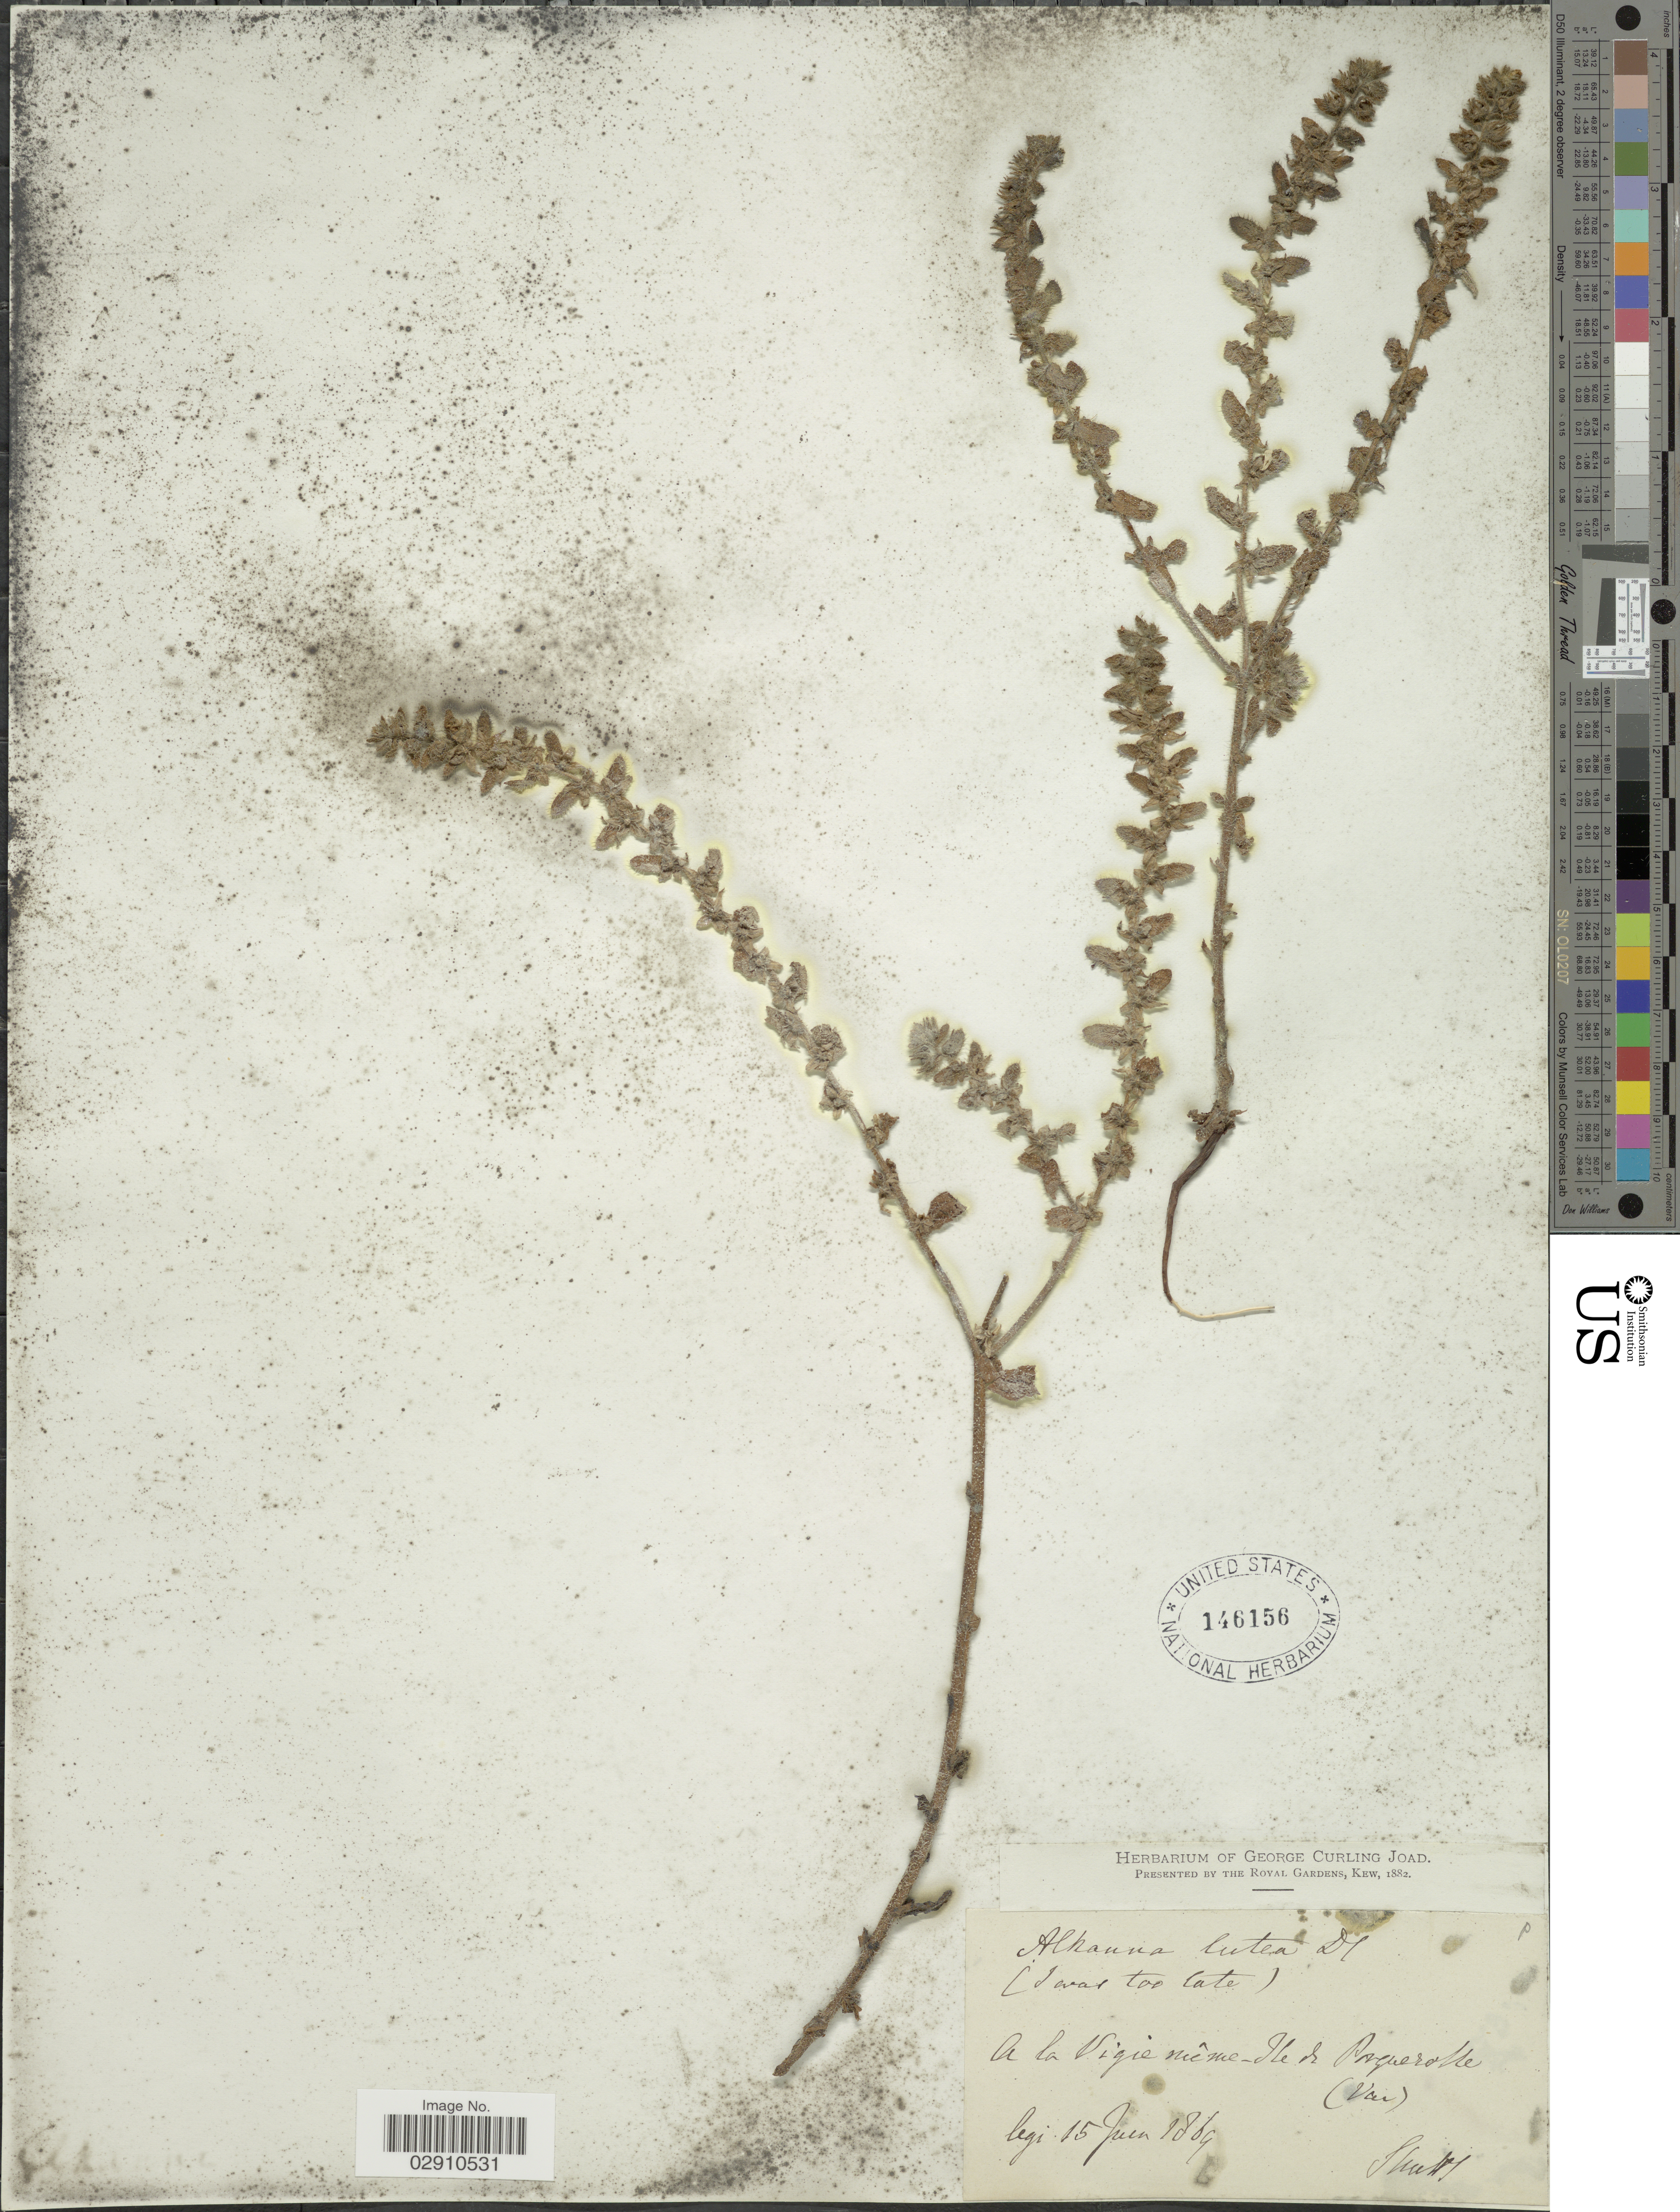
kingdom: Plantae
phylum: Tracheophyta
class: Magnoliopsida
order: Boraginales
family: Boraginaceae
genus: Alkanna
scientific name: Alkanna lutea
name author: A. DC.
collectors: R. Shuttleworth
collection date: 1869-06-15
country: France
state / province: Provence-Alpes-Côte d'Azur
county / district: Var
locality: A la Vigie nûme-Ile de Porquerolle (Var).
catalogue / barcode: US 146156